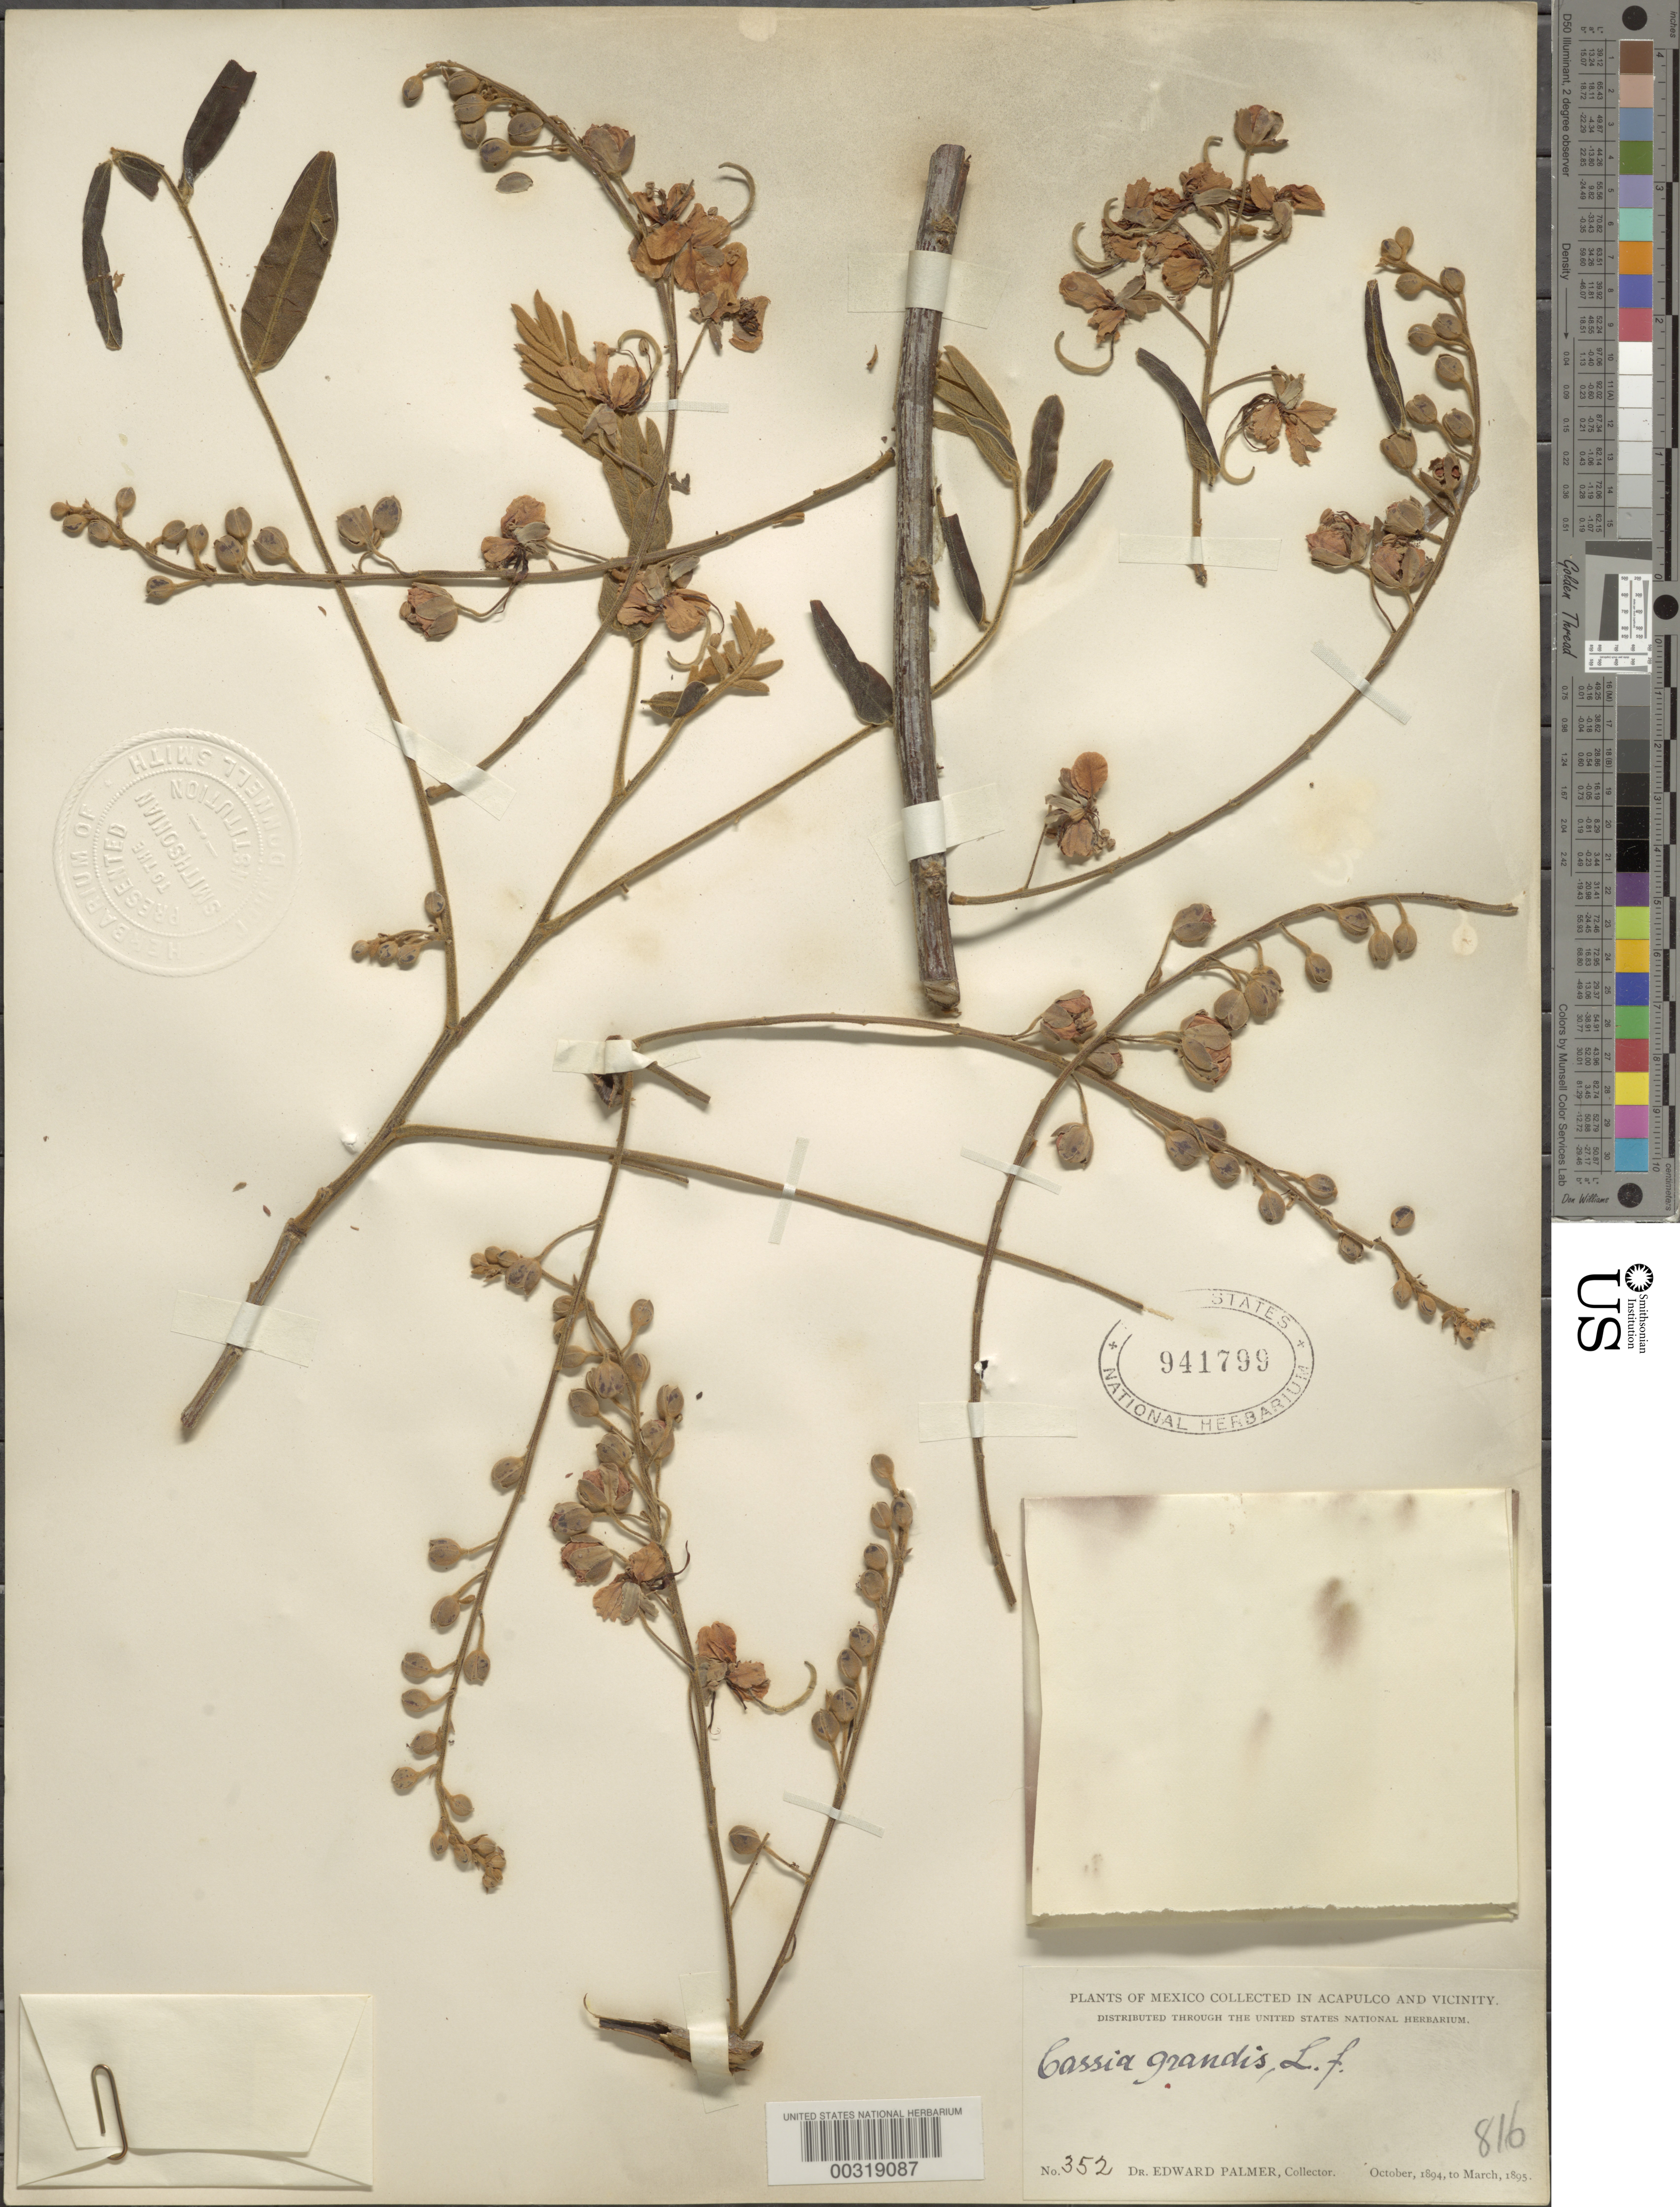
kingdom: Plantae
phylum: Tracheophyta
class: Magnoliopsida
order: Fabales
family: Fabaceae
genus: Cassia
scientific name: Cassia grandis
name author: L. f.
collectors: E. Palmer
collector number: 352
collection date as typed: Oct 1894 to -- Mar 1895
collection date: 1894-10/1895-03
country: Mexico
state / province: Guerrero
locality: Acapulco and vicinity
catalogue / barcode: US 941799